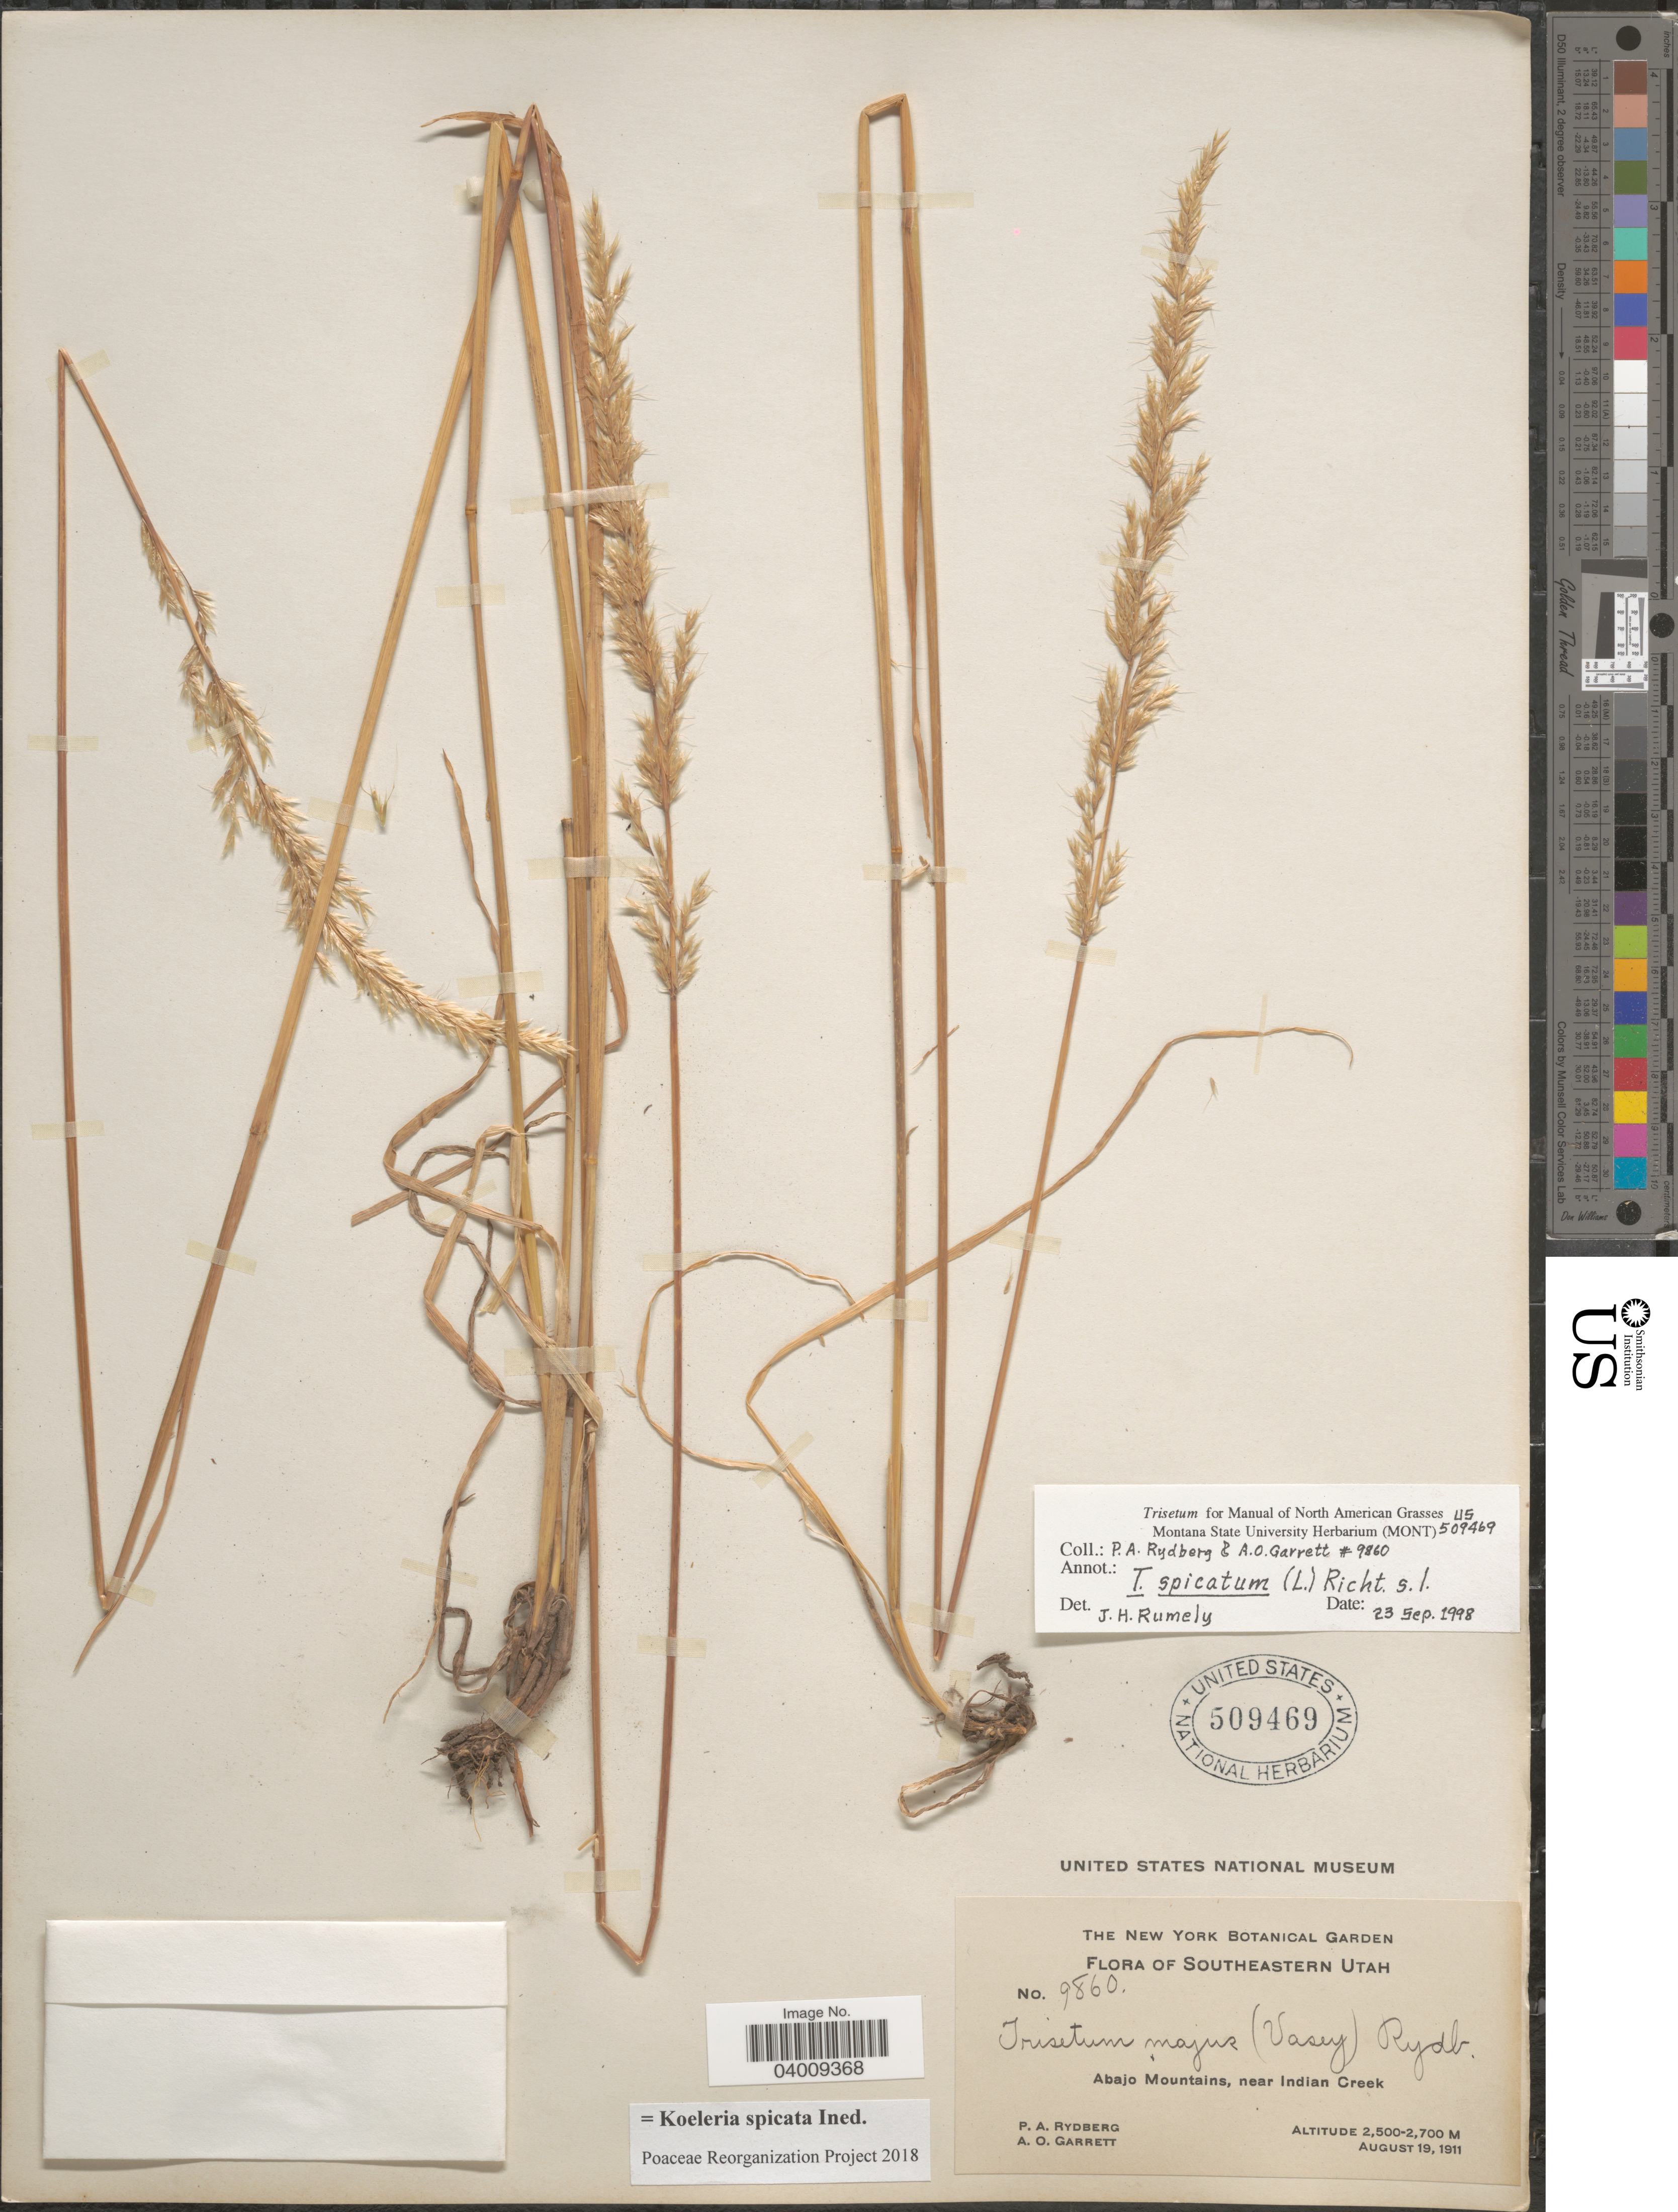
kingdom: Plantae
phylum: Tracheophyta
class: Liliopsida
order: Poales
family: Poaceae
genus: Koeleria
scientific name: Koeleria spicata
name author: (L.) Barberá et al.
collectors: P. A. Rydberg & A. O. Garrett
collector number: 9860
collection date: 1911-08-19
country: United States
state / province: Utah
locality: Southeastern Utah. Abajo Mountains, near Indian Creek.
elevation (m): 2500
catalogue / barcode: US 509469